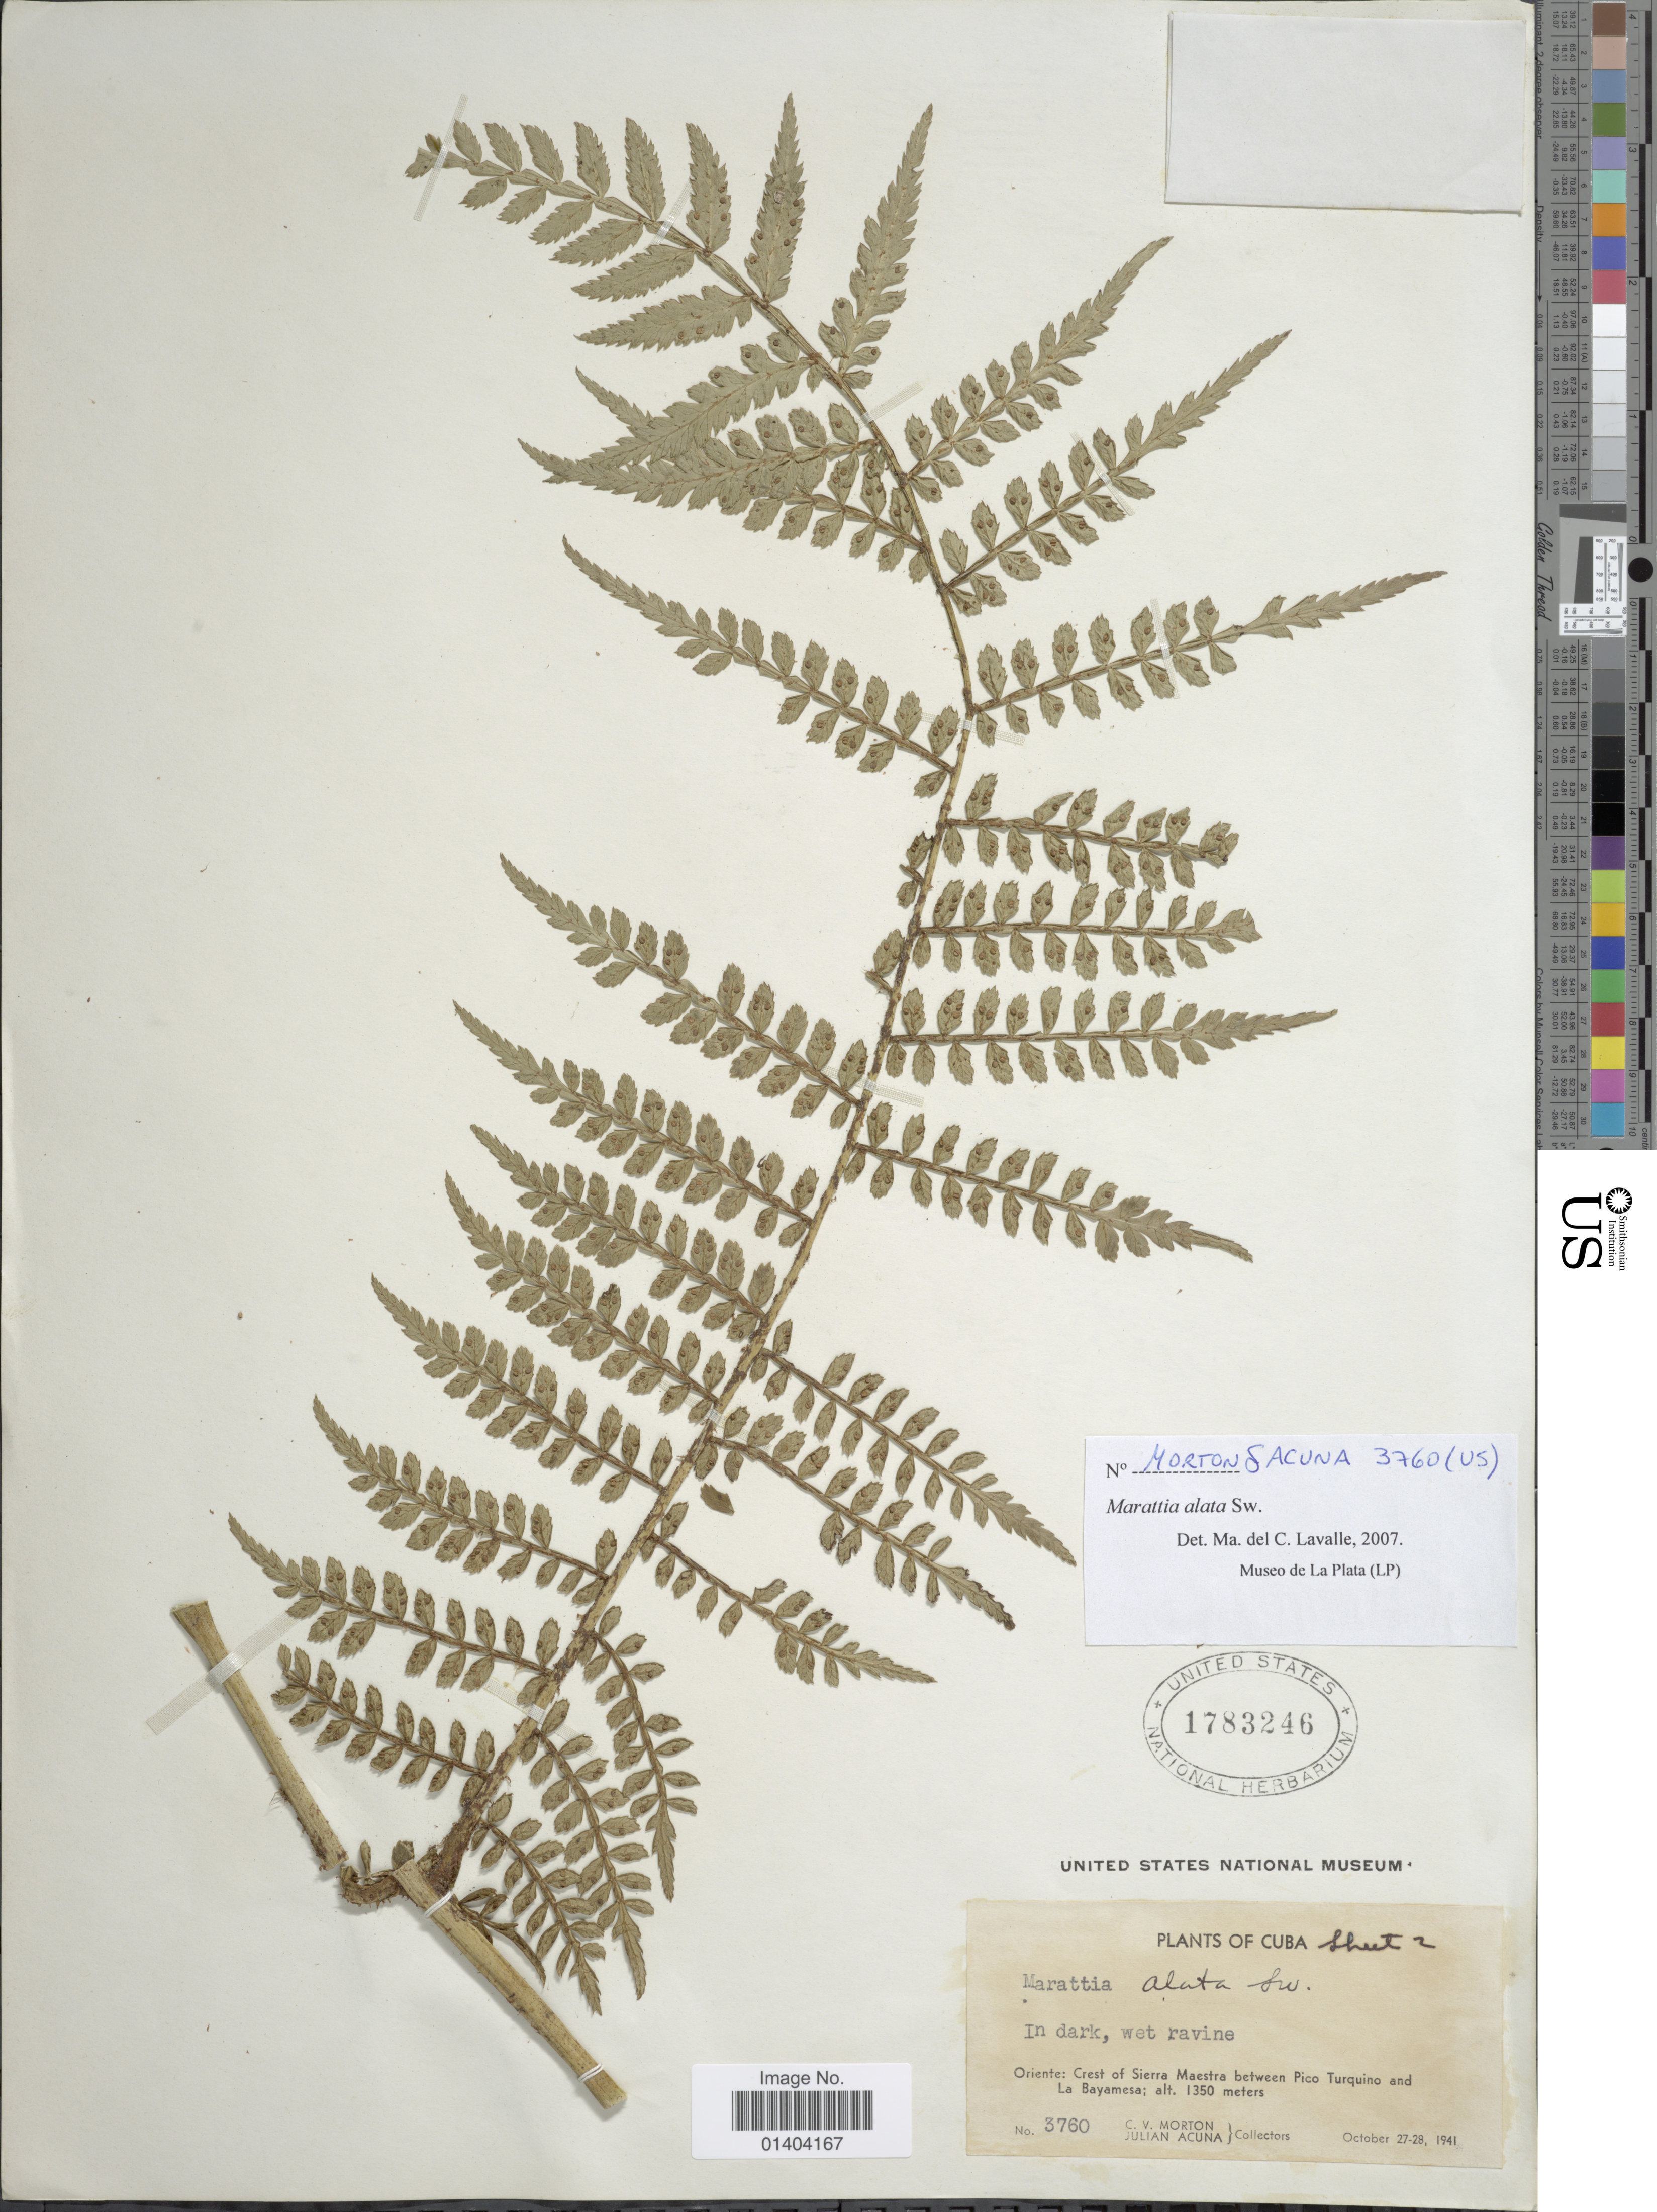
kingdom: Plantae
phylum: Tracheophyta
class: Polypodiopsida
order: Marattiales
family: Marattiaceae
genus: Marattia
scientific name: Marattia alata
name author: Sw.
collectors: C. V. Morton & J. B. Acuña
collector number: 3760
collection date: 1941-10-27/1941-10-28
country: Cuba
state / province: Oriente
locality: Crest of Sierra Maestra between Pico Turquino and La Bayamesa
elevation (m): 1350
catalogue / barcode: US 1783246